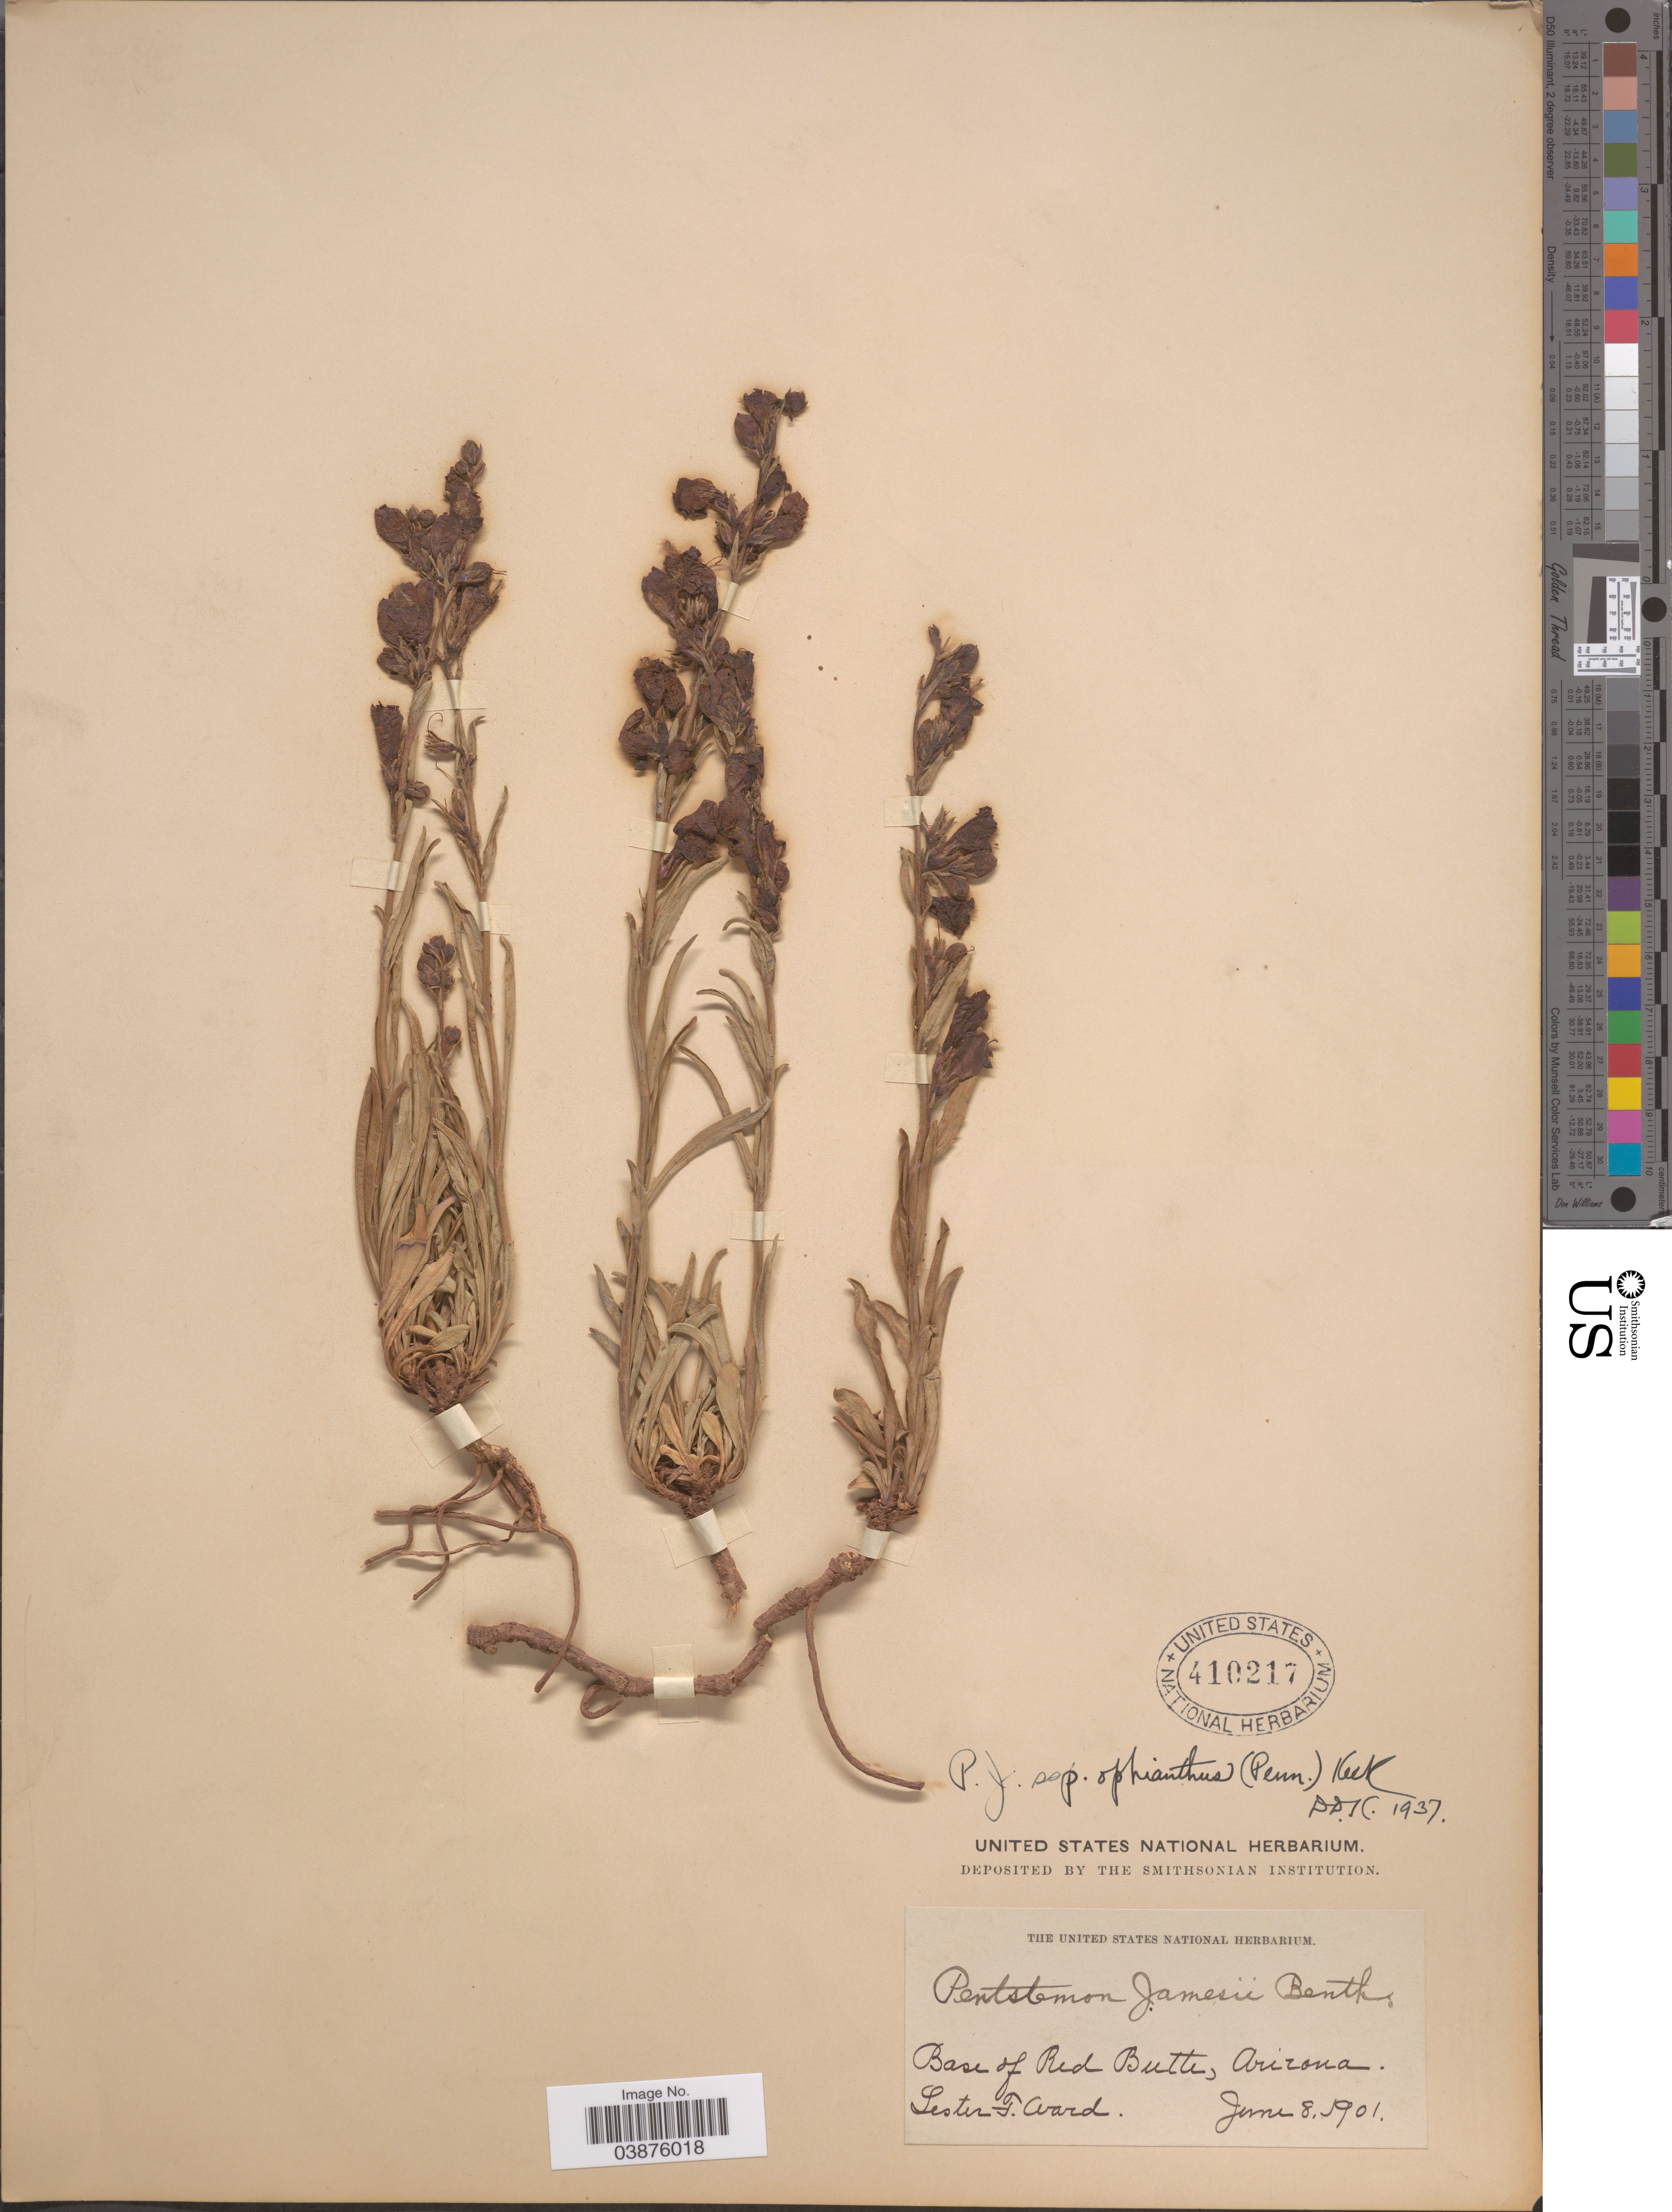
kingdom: Plantae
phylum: Tracheophyta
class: Magnoliopsida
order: Lamiales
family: Plantaginaceae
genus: Penstemon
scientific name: Penstemon jamesii subsp. ophianthus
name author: (Pennell) D.D. Keck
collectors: L. F. Ward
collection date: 1901-06-08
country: United States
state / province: Arizona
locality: Base of Red Butte.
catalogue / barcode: US 410217